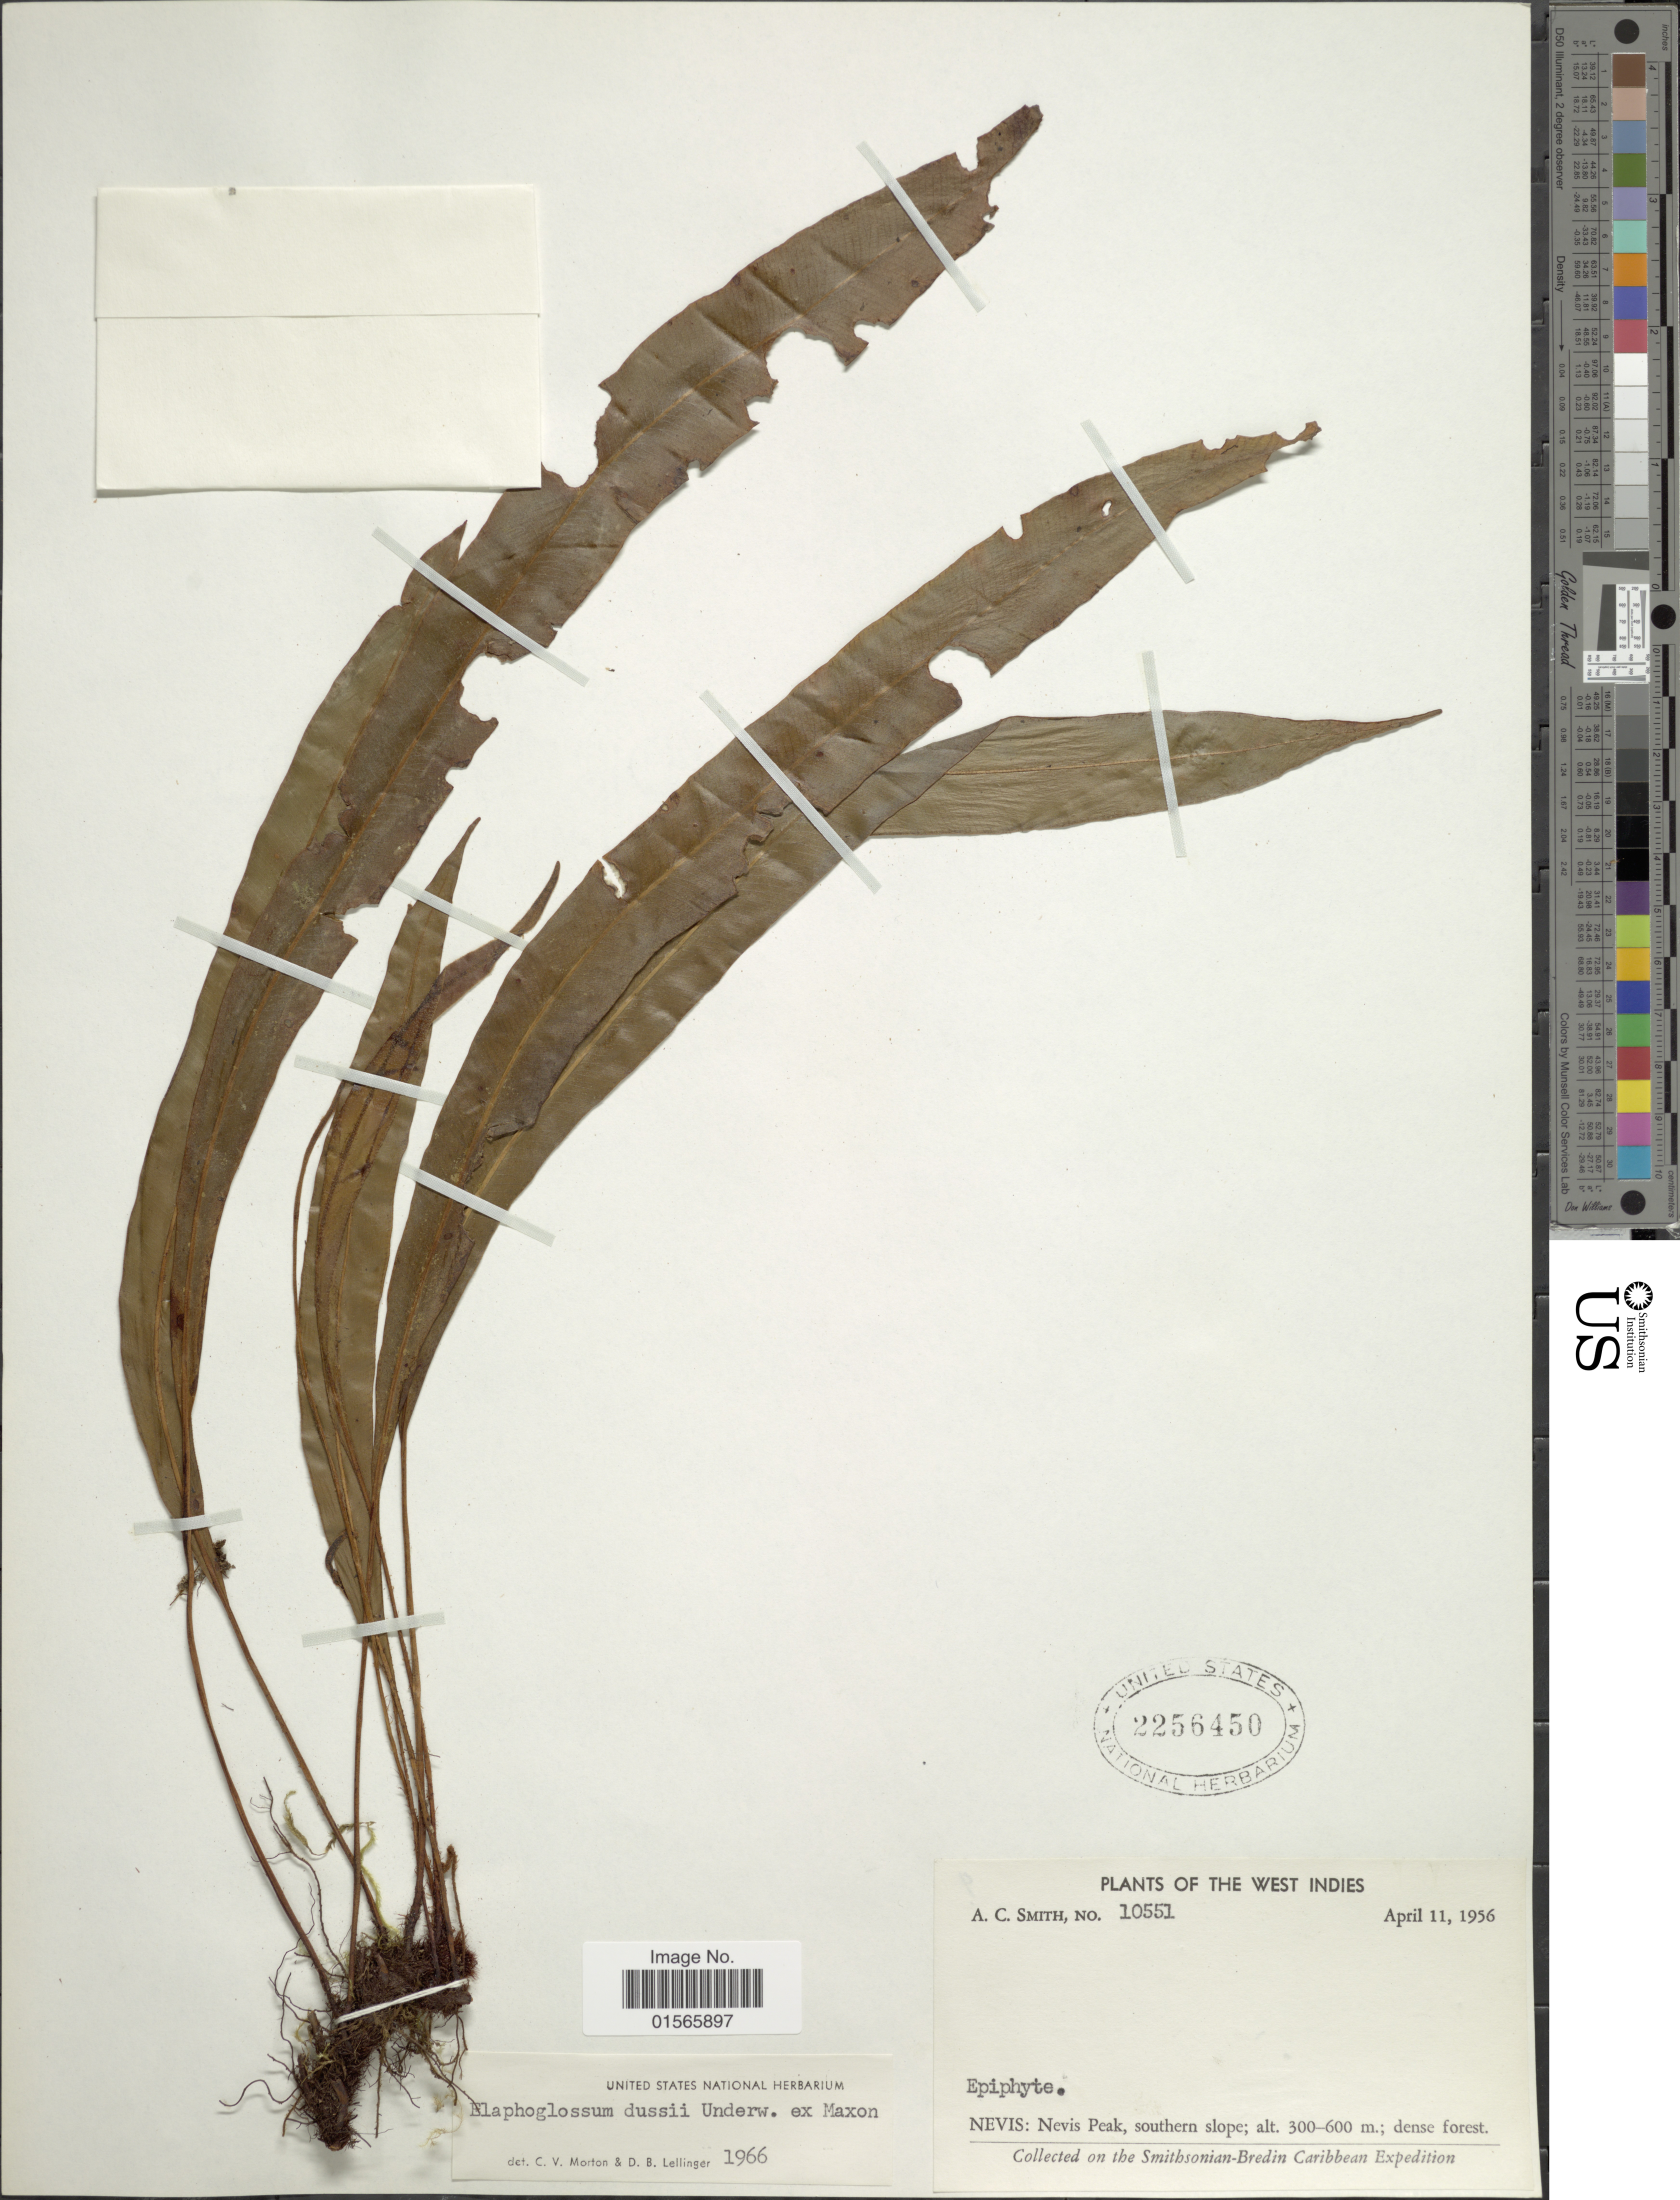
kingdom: Plantae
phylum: Tracheophyta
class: Polypodiopsida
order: Polypodiales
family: Dryopteridaceae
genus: Elaphoglossum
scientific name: Elaphoglossum petiolatum var. dussii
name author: (Underw. ex Maxon) Proctor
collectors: A. C. Smith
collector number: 10551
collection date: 1956-04-11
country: St. Christopher-Nevis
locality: The West Indies, Nevis: Nevis Peak, southern slope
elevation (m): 300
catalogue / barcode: US 2256450